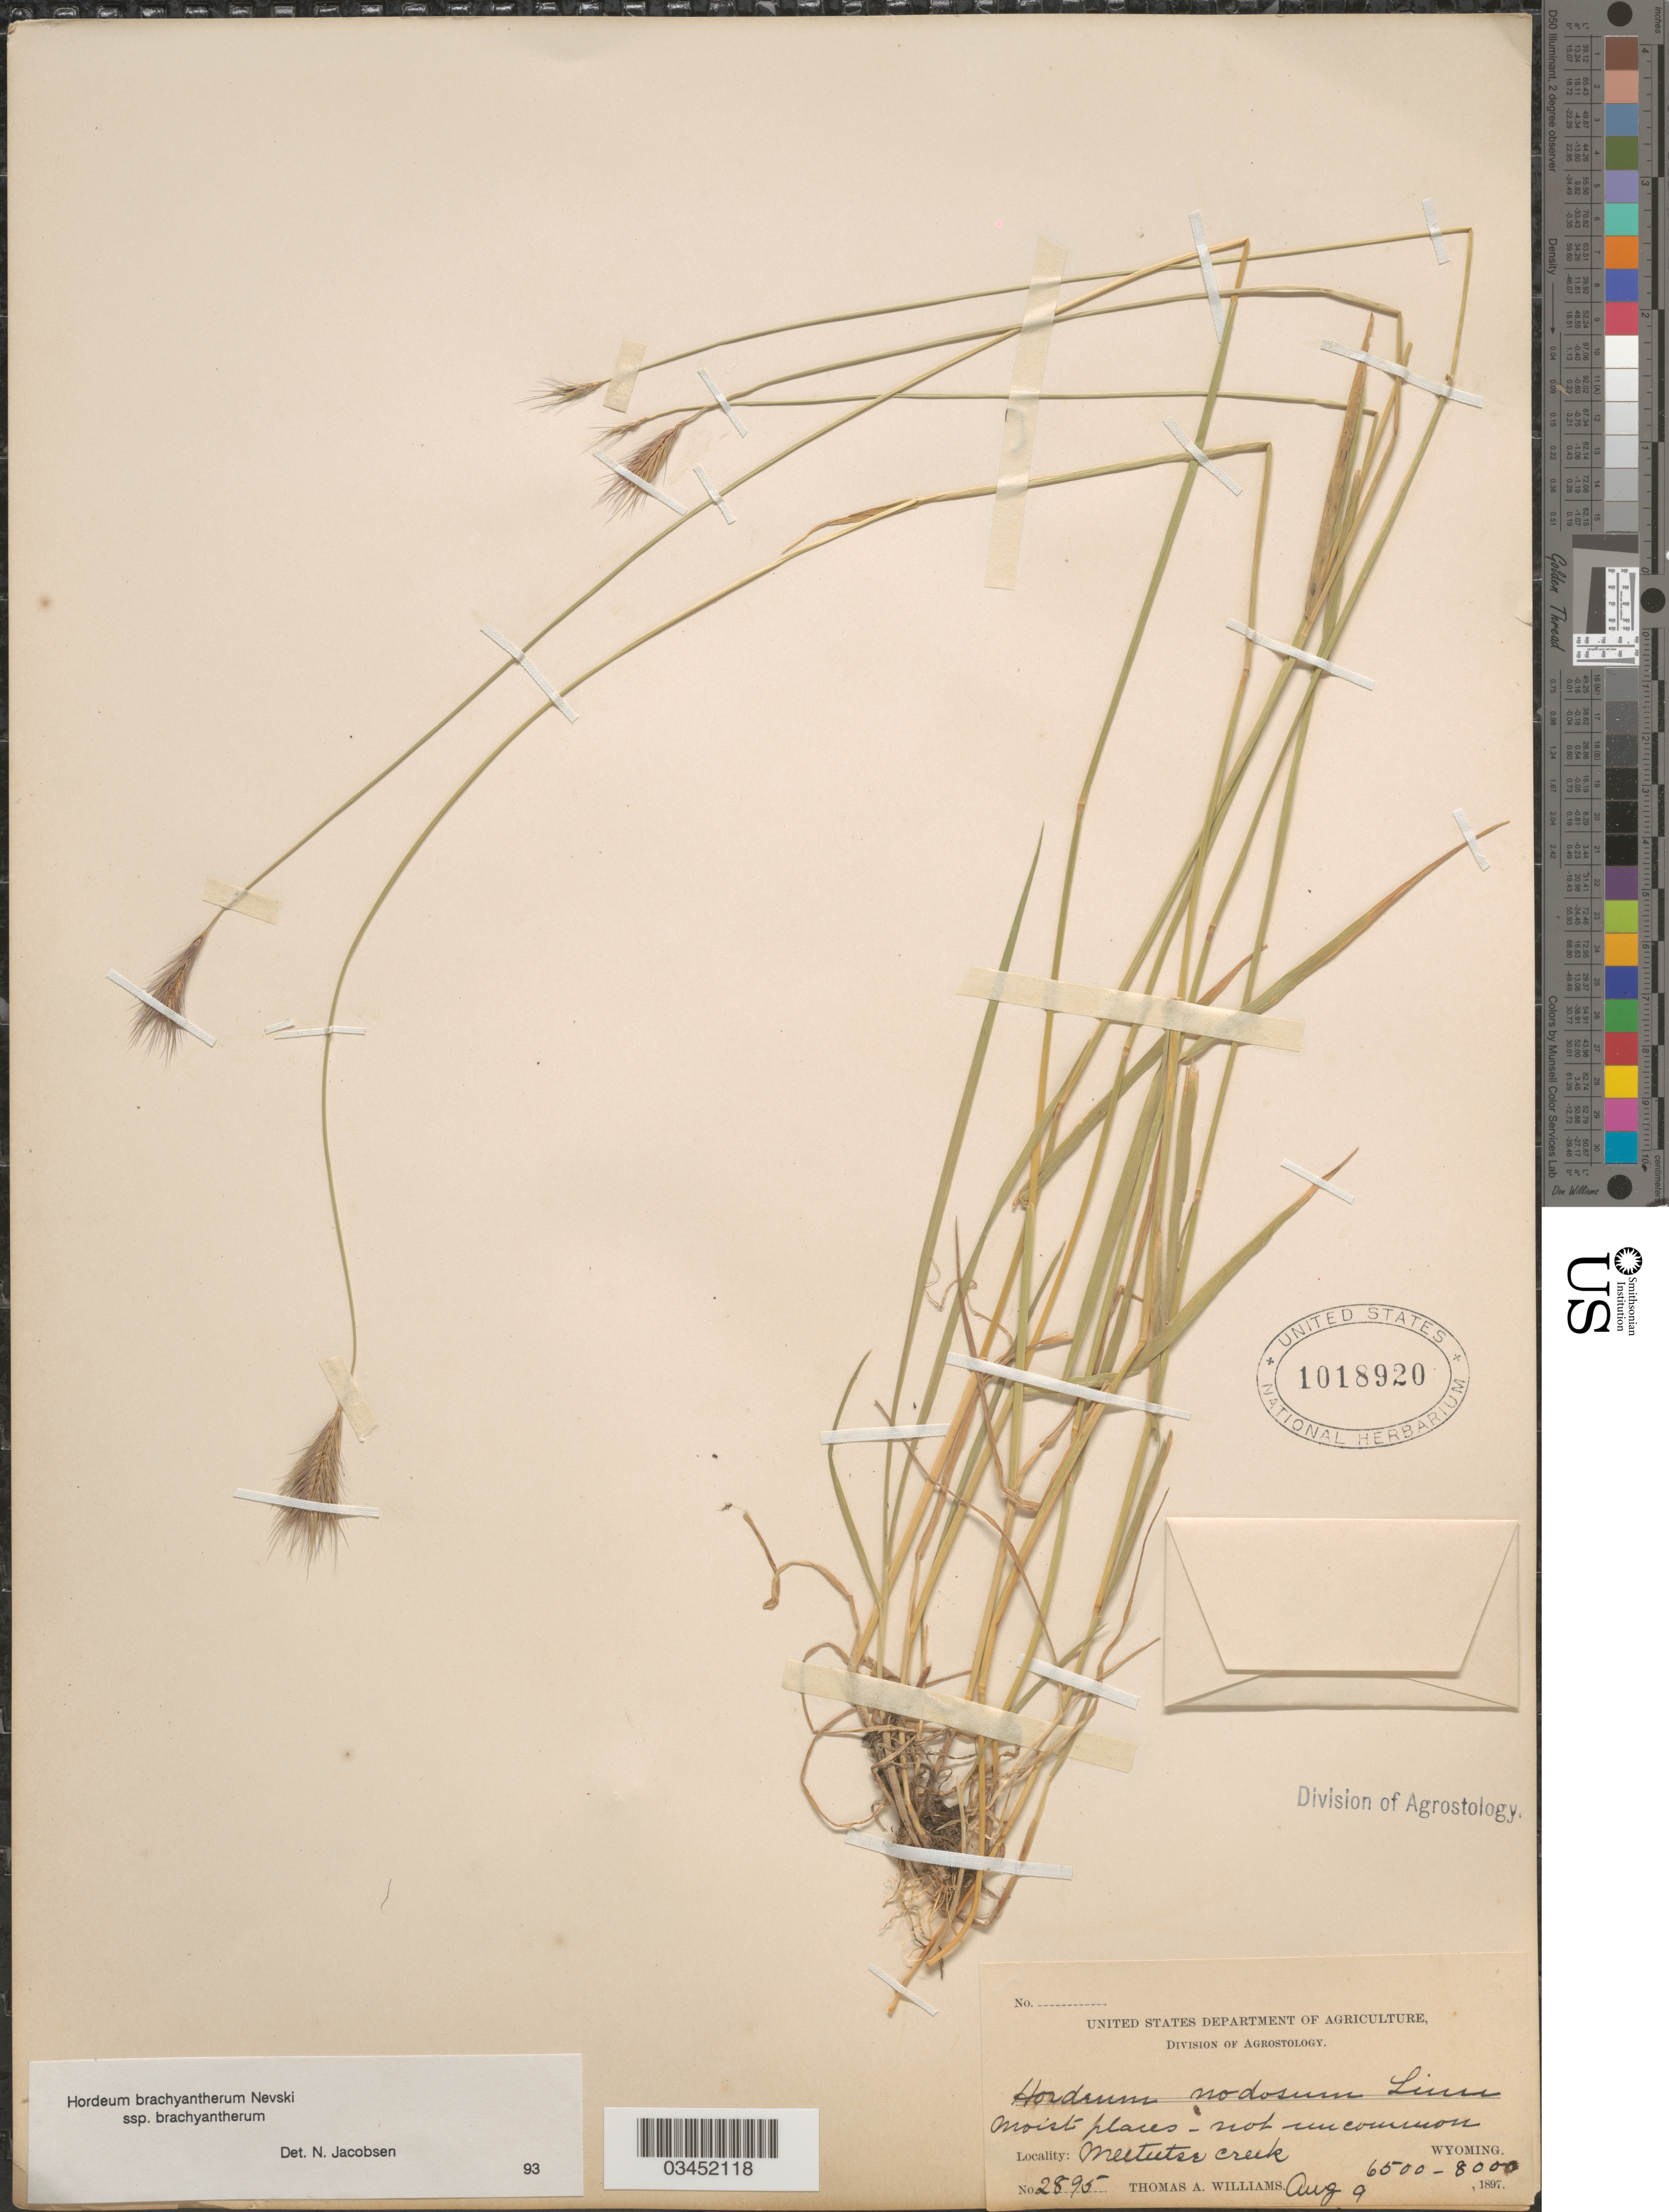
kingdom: Plantae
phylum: Tracheophyta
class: Liliopsida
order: Poales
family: Poaceae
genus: Hordeum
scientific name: Hordeum brachyantherum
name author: Nevski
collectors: T. A. Williams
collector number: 2895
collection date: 1897-08-09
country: United States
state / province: Wyoming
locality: Meeteetse Creek.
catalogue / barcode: US 1018920